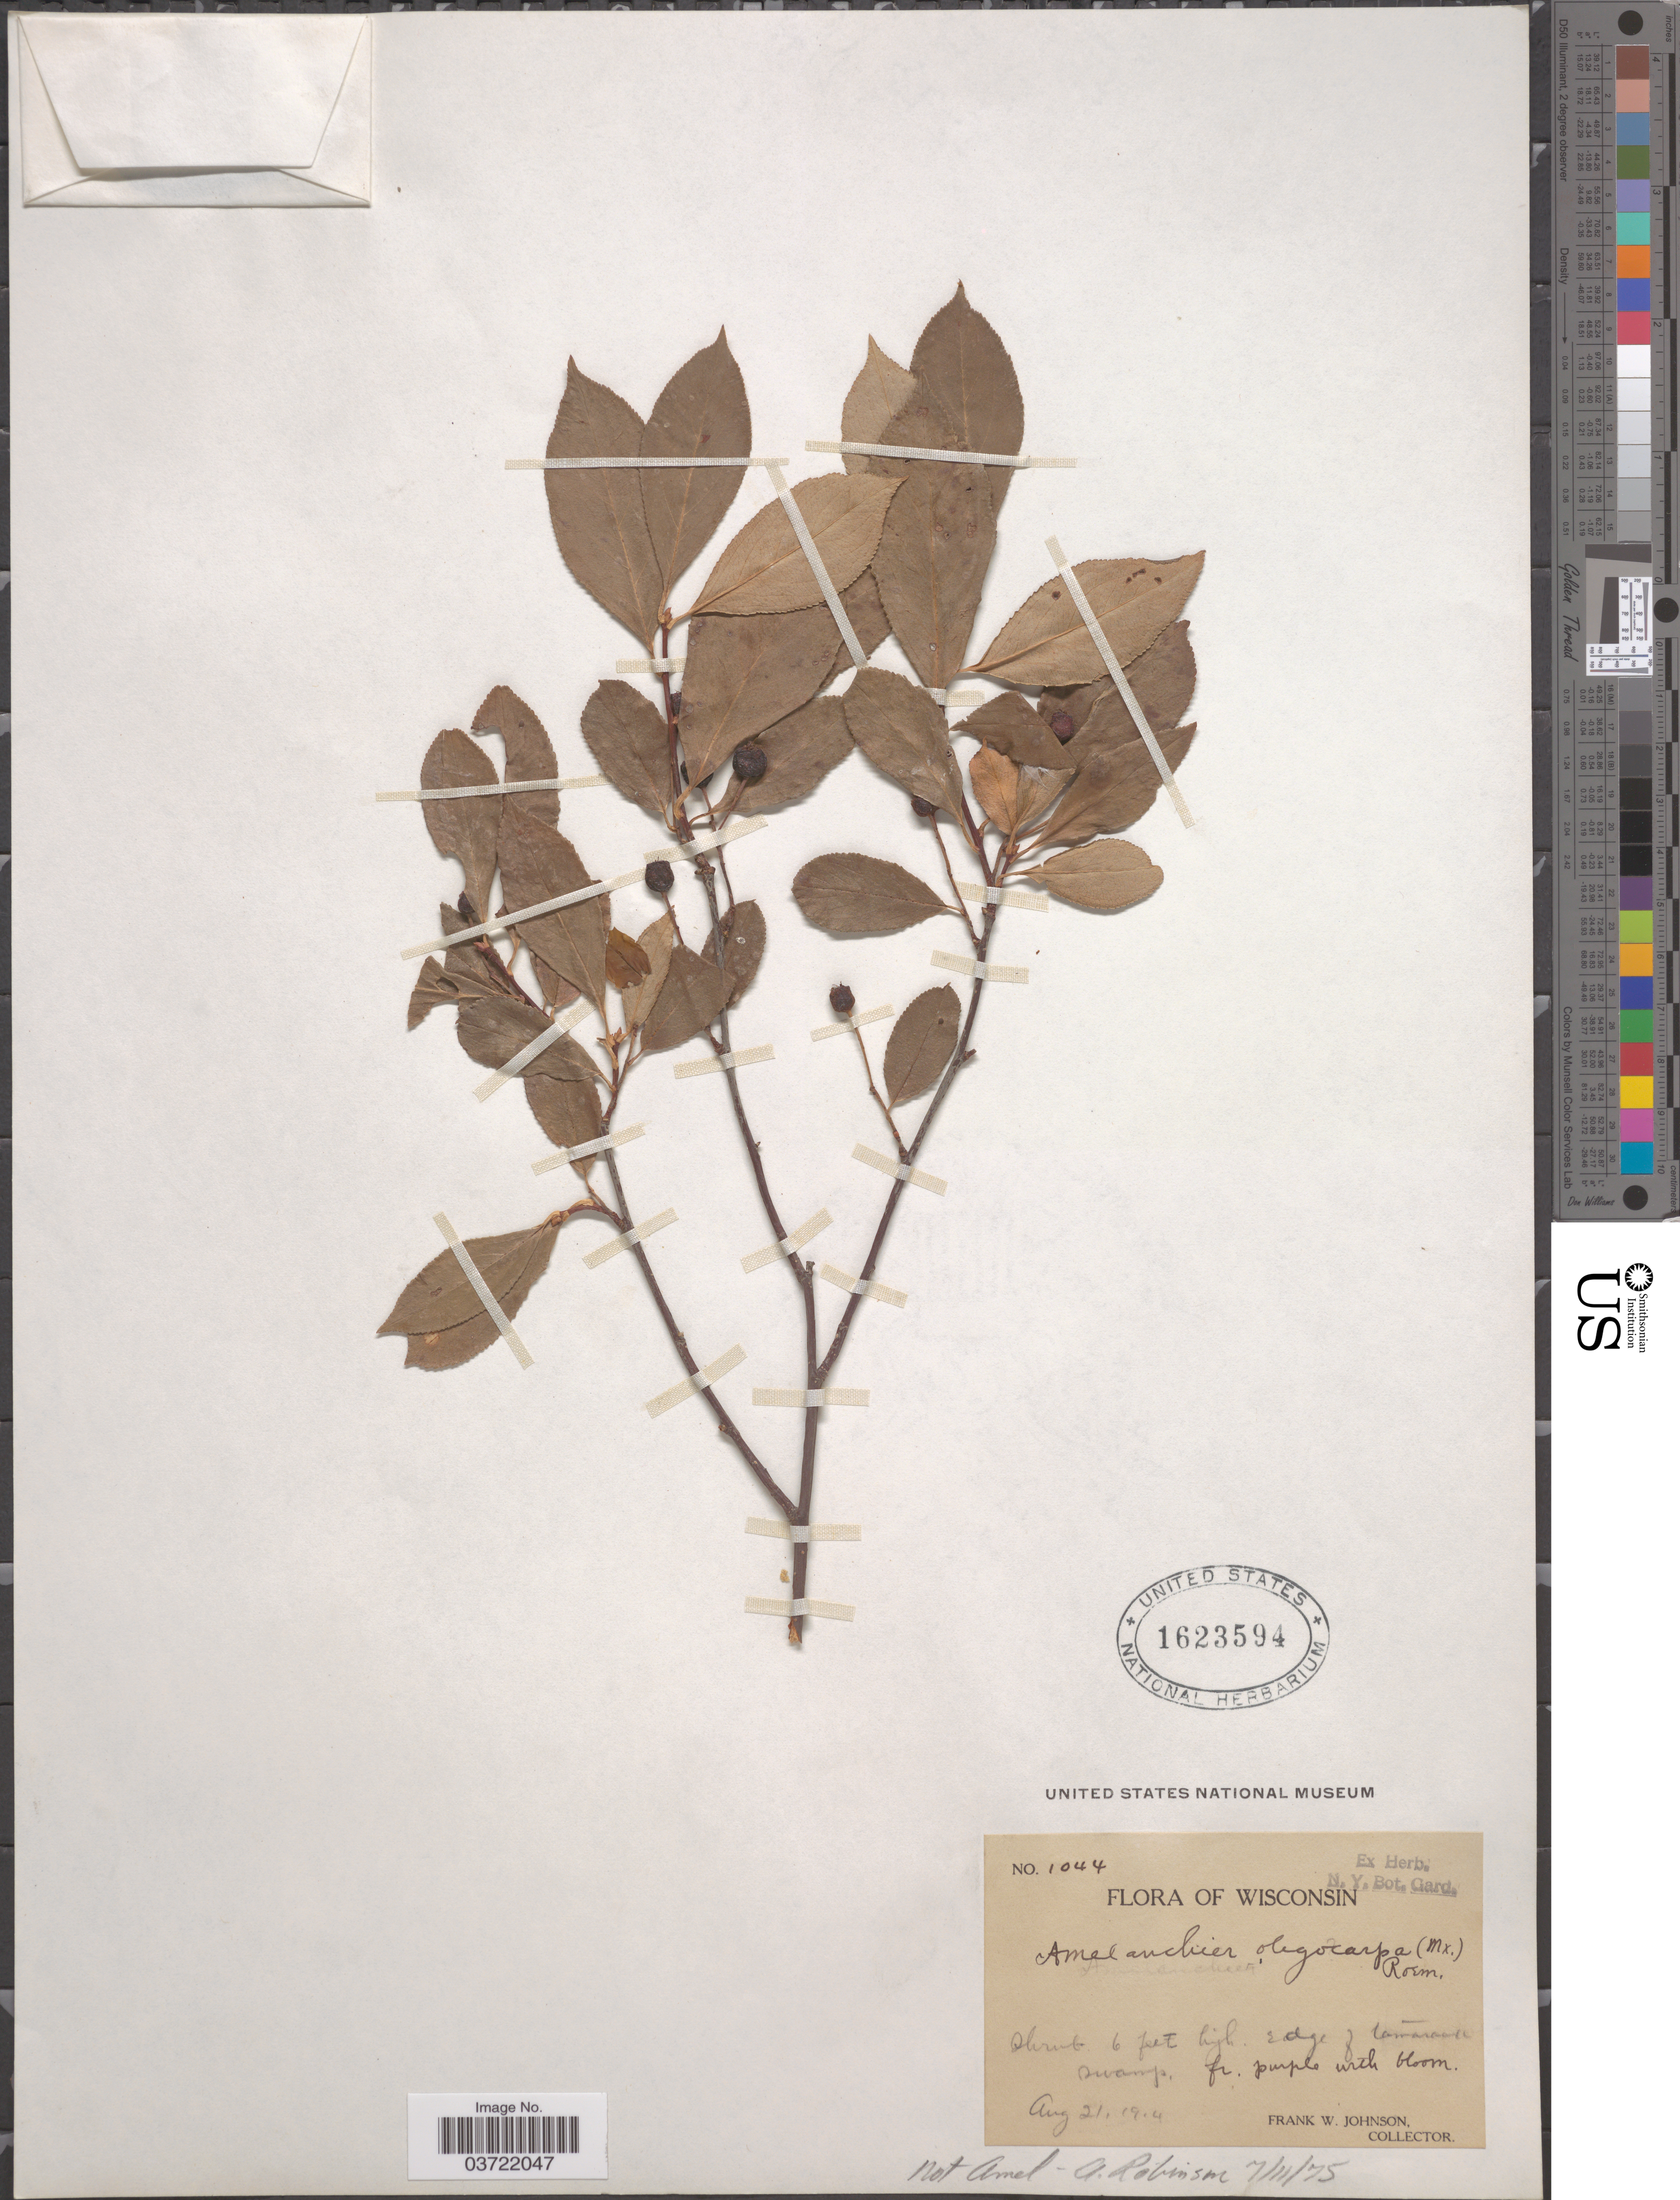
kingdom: Plantae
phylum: Tracheophyta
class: Magnoliopsida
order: Rosales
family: Rosaceae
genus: Aronia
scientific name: Aronia melanocarpa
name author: (Michx.) Elliott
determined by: Strong, Mark T., (BOT), Smithsonian Institution - National Museum of Natural History (UNITED STATES)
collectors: F. W. Johnson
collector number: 1044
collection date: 1914-08-21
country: United States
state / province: Wisconsin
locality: Edge of Tamarack Swamp.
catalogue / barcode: US 1623594